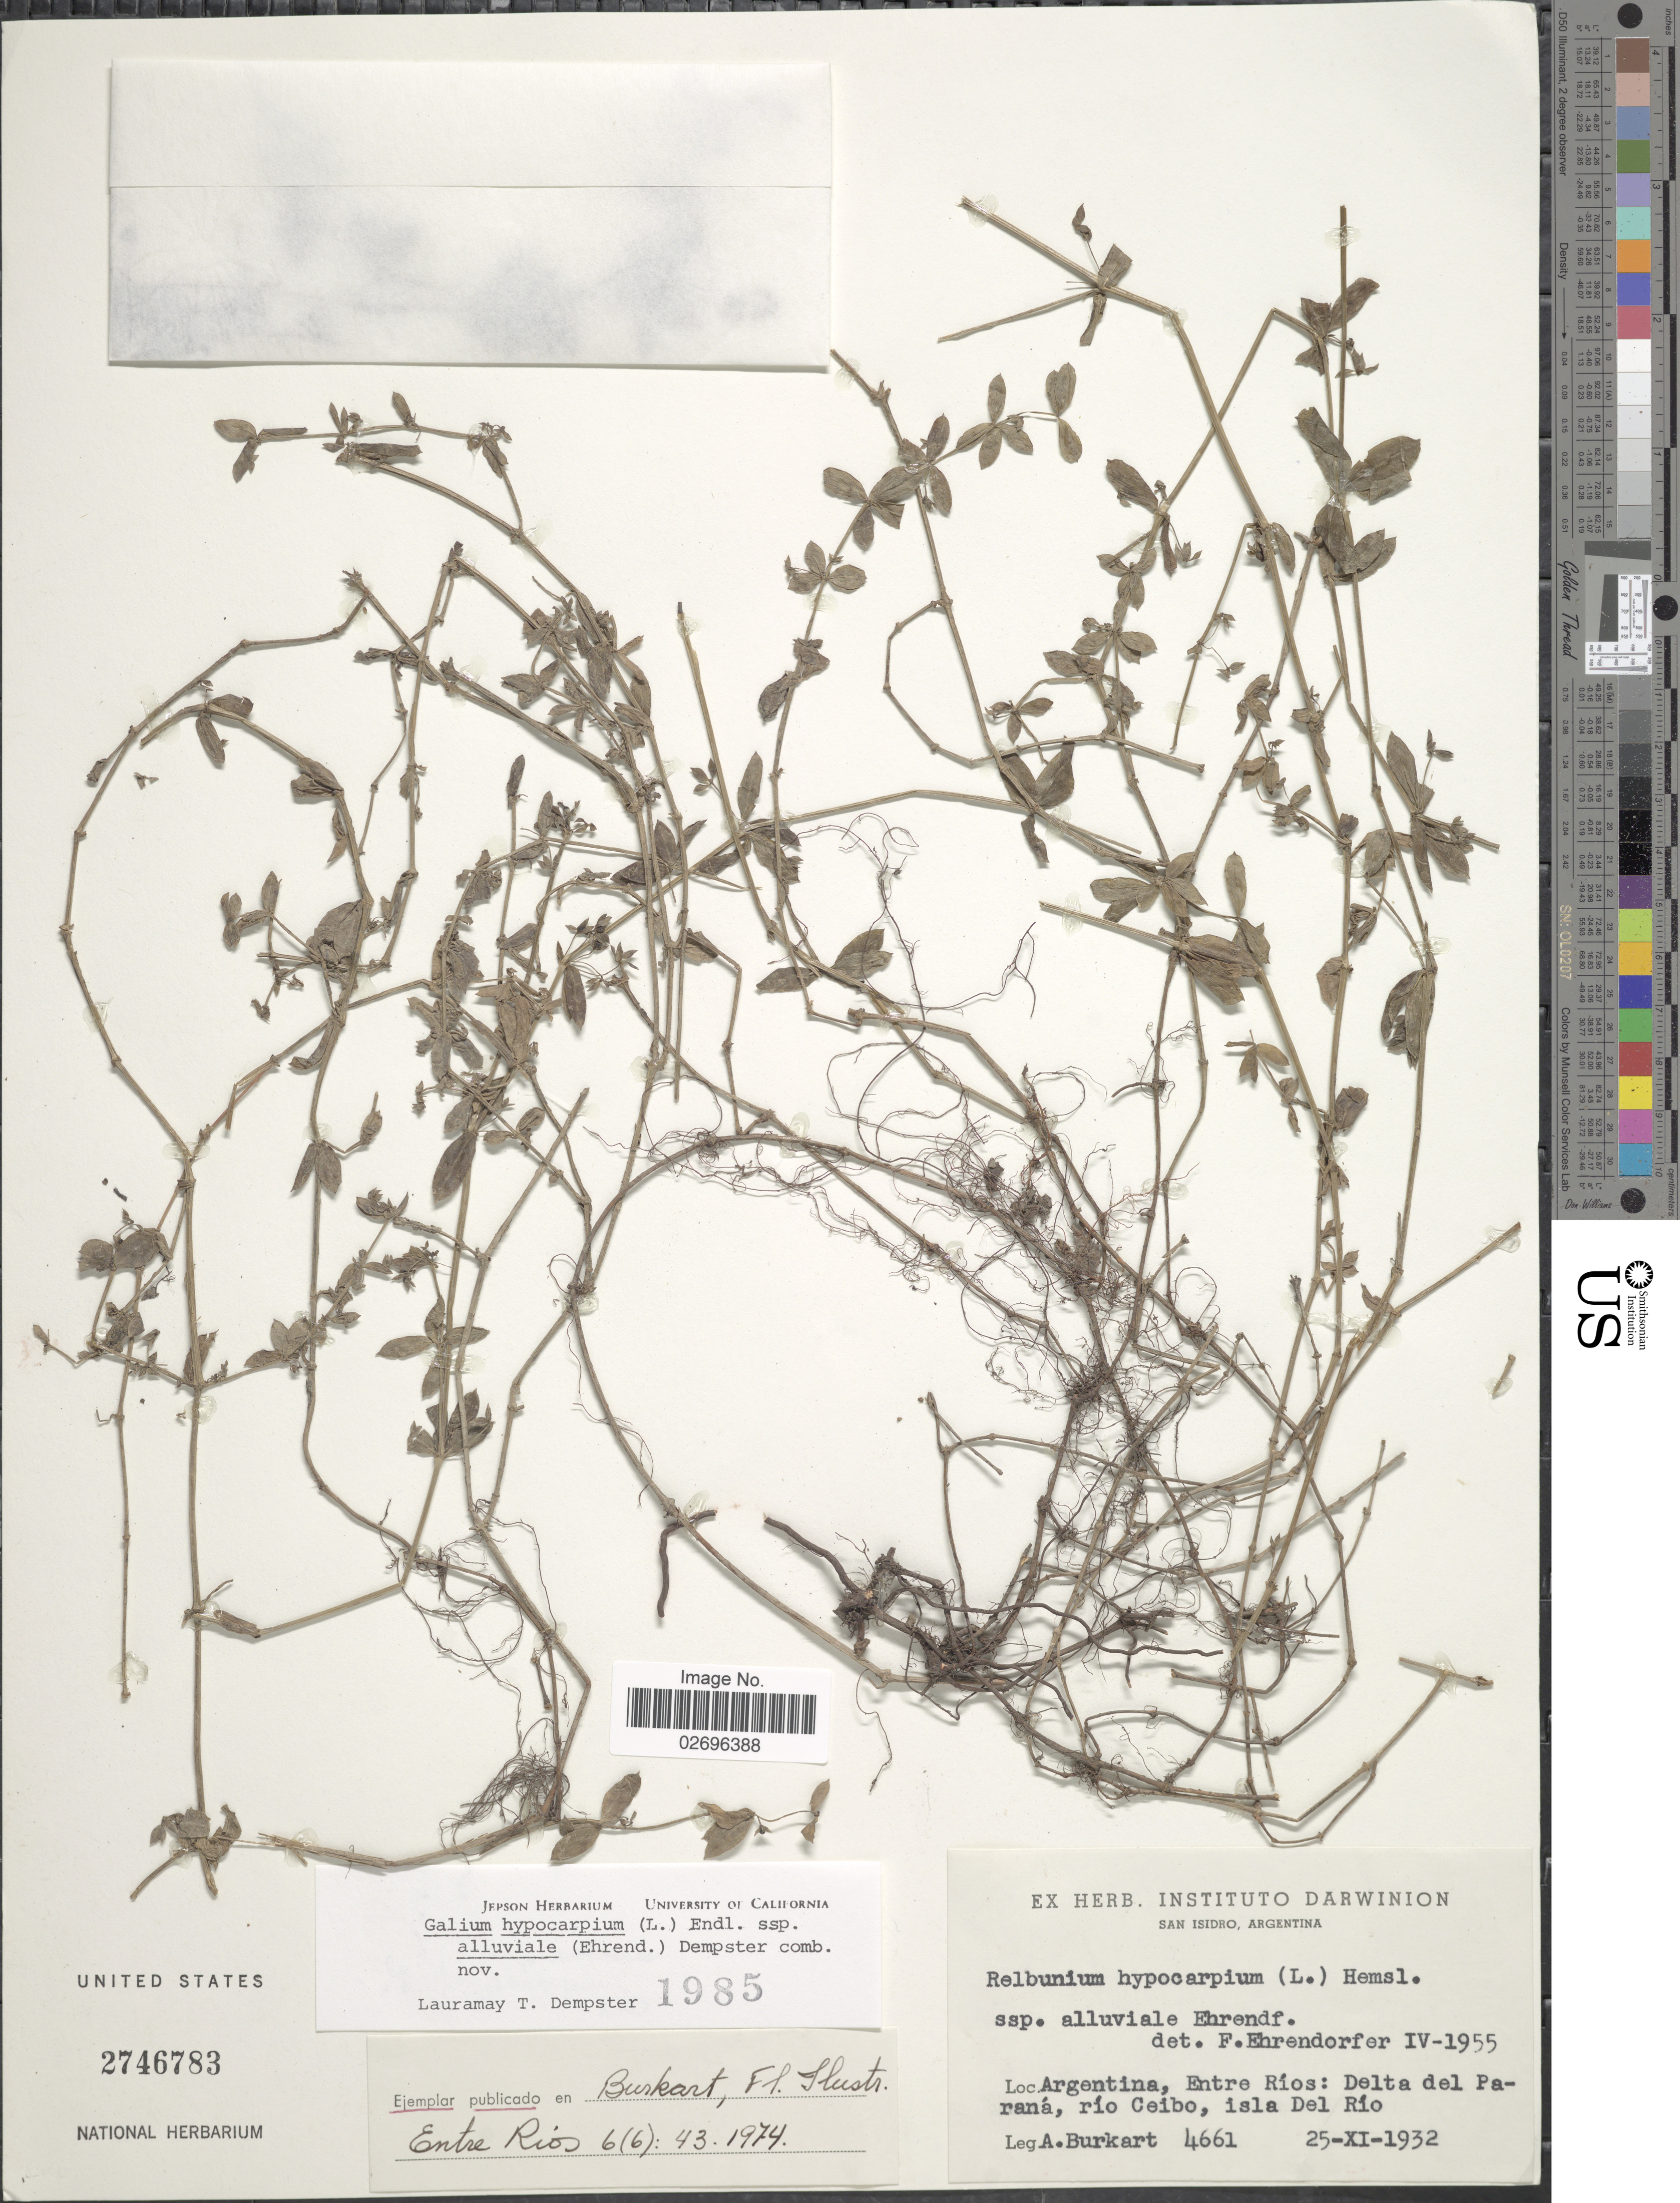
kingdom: Plantae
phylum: Tracheophyta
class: Magnoliopsida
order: Gentianales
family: Rubiaceae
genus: Galium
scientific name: Galium hypocarpium subsp. alluviale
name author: (Ehrend.) Dempster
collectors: A. E. Burkart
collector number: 4661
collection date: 1932-11-25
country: Argentina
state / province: Entre Rios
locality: Delta del Parana, rio Ceibo, isla Del Rio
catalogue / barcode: US 2746783